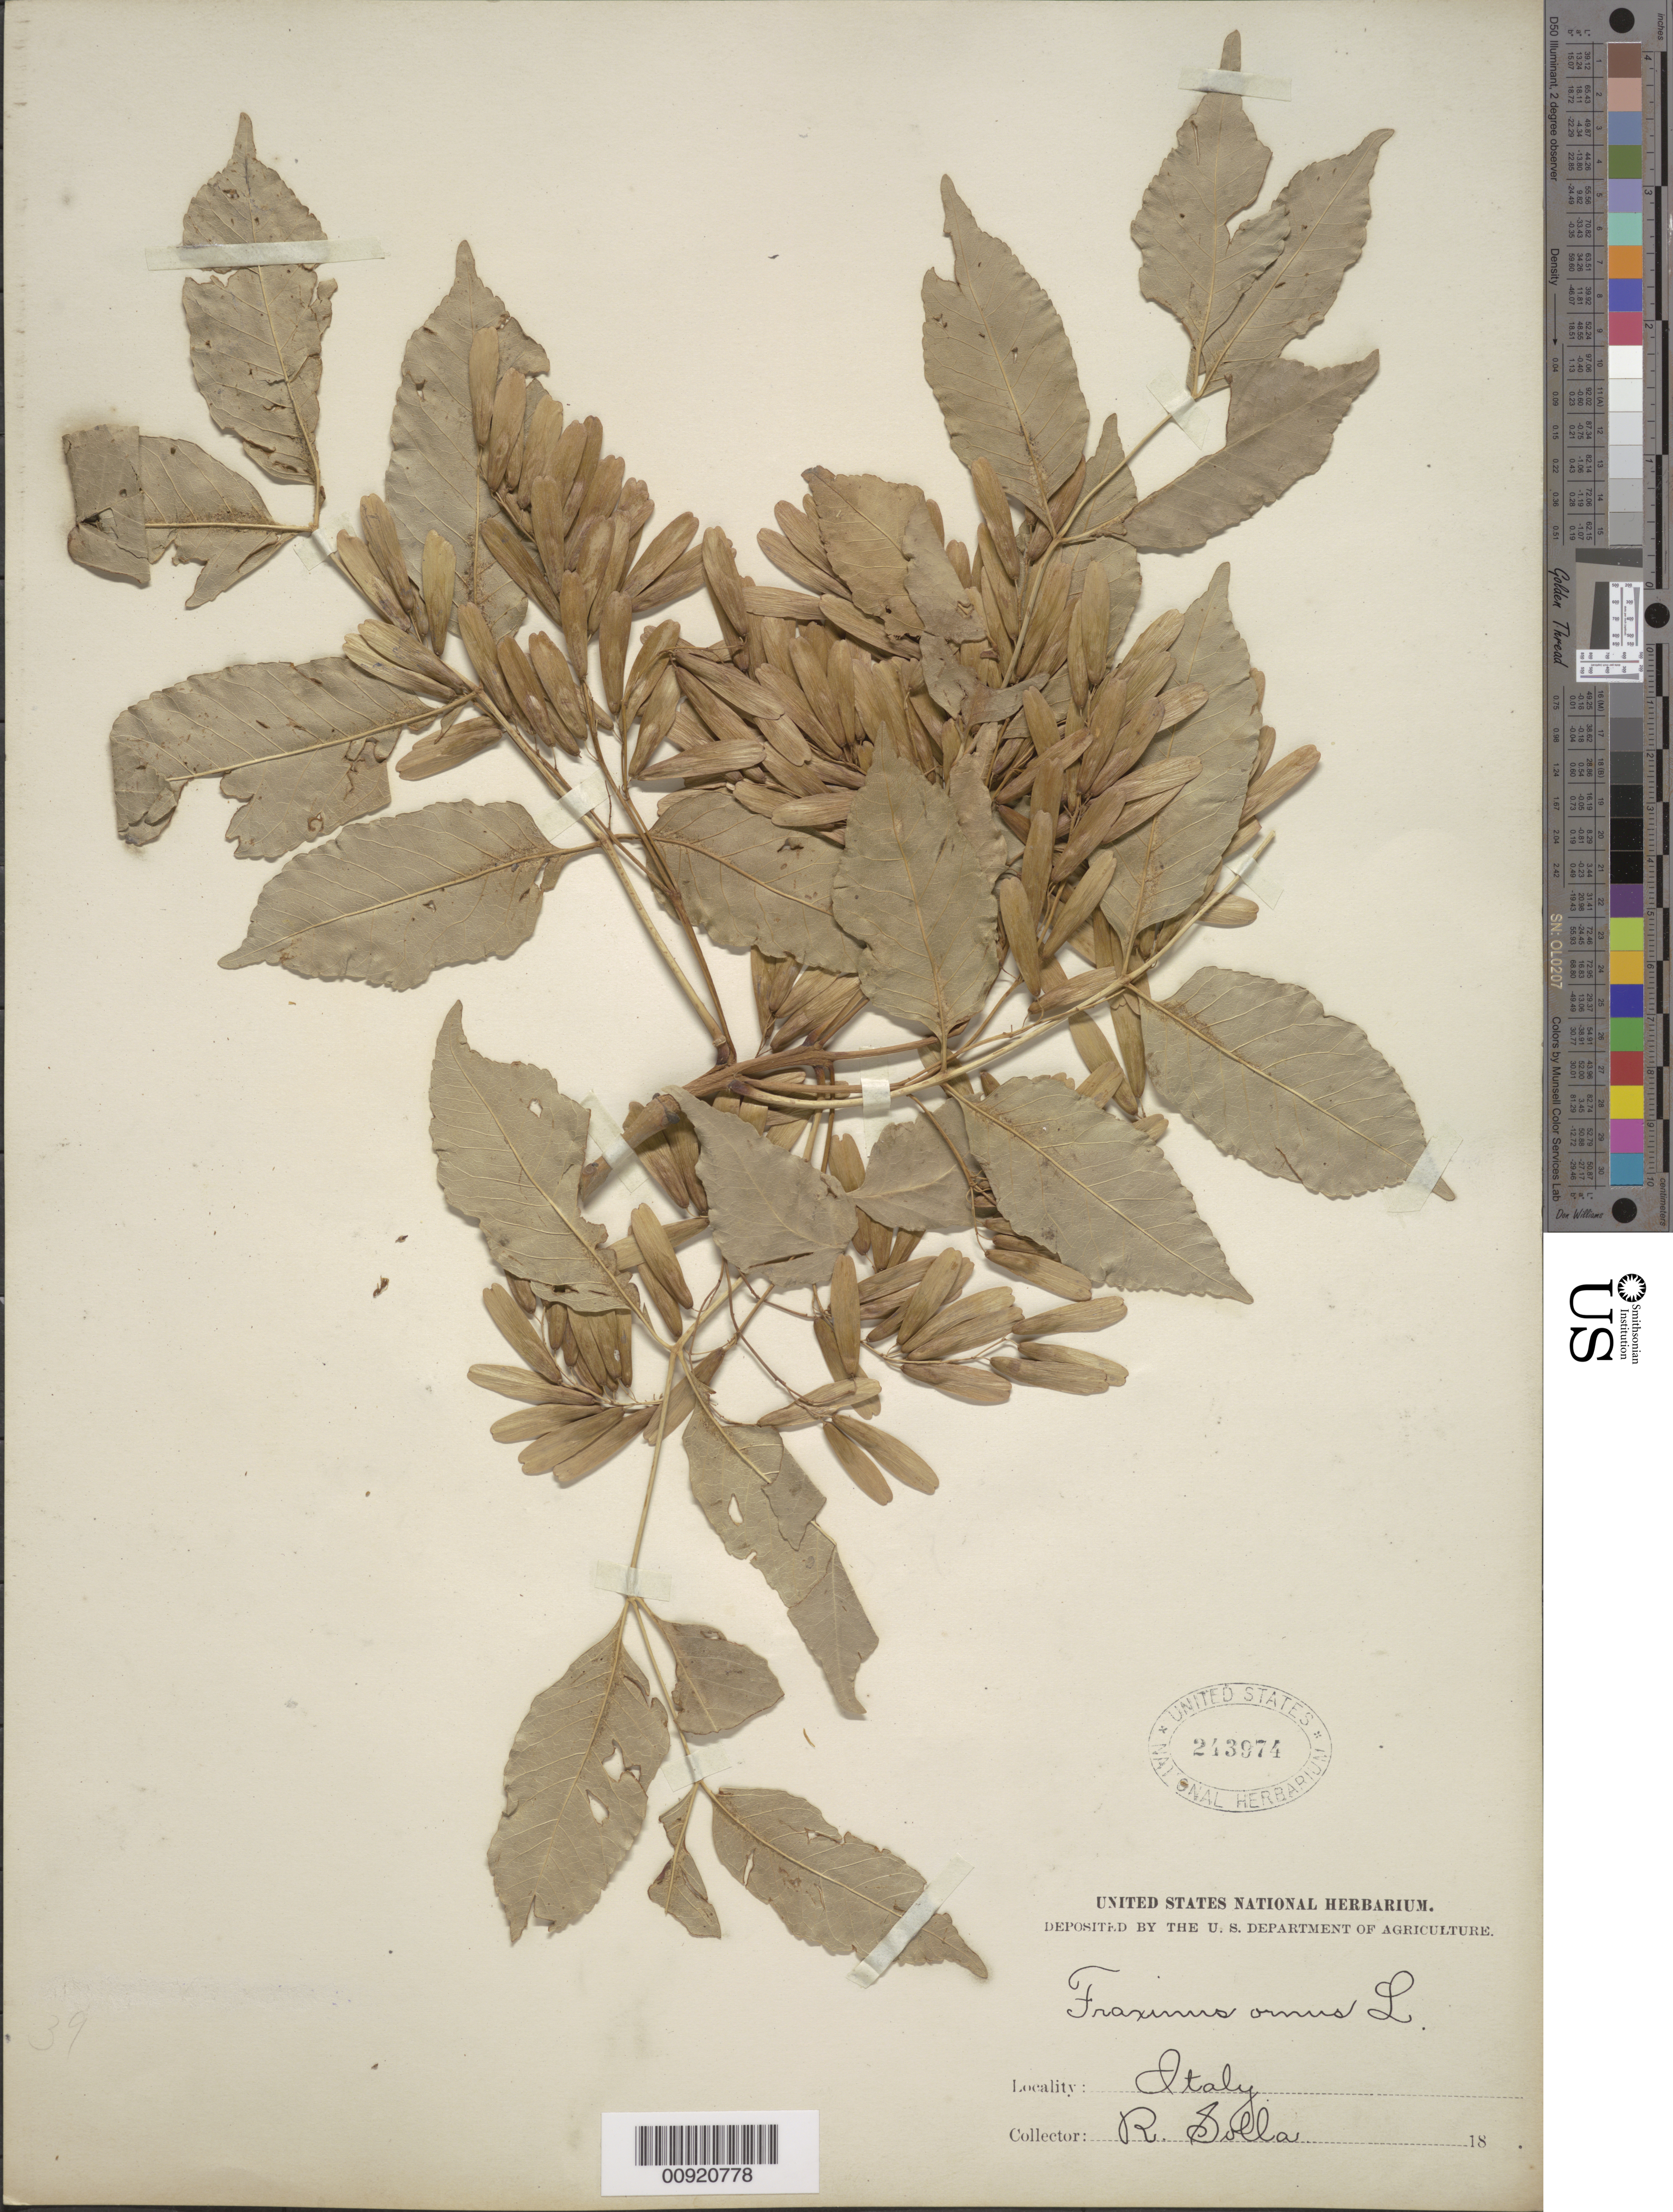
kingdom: Plantae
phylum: Tracheophyta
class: Magnoliopsida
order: Lamiales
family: Oleaceae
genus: Fraxinus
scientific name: Fraxinus ornus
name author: L.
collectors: R. Solla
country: Italy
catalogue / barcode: US 243974